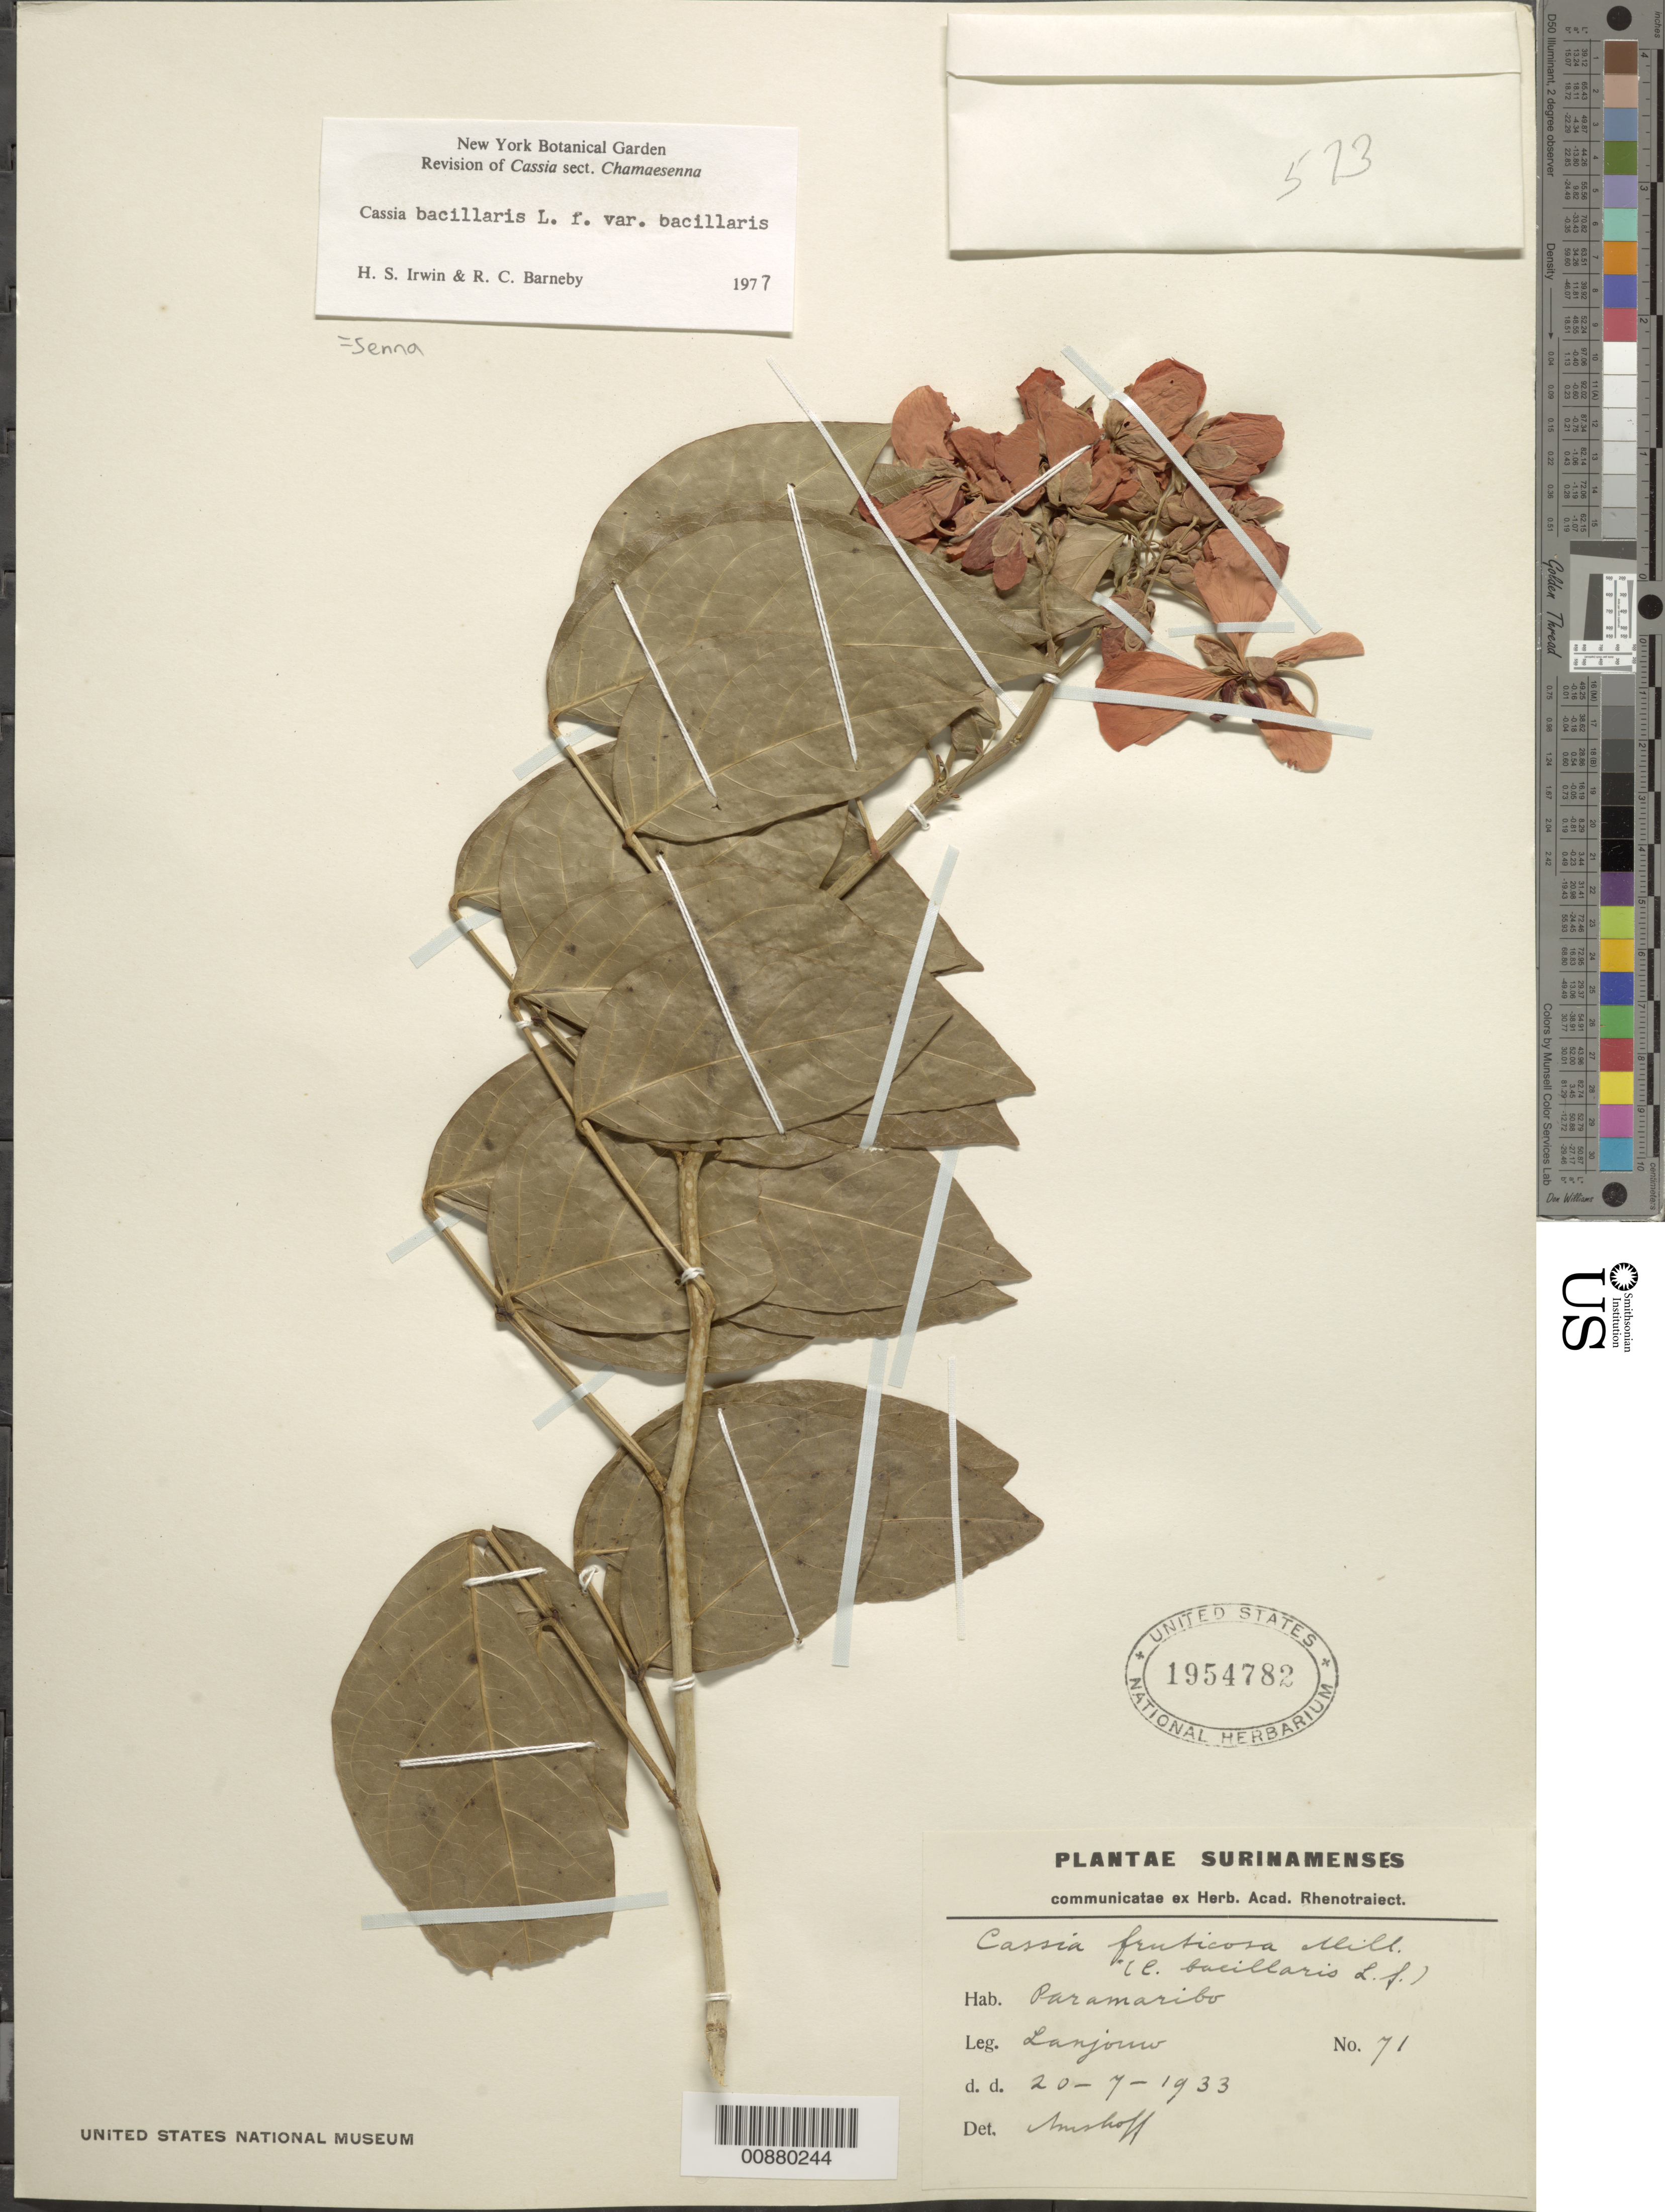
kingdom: Plantae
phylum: Tracheophyta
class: Magnoliopsida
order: Fabales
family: Fabaceae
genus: Senna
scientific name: Senna bacillaris var. bacillaris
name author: (L. f.) H.S. Irwin & Barneby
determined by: Irwin, H. S.; Barneby, R. C.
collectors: J. Lanjouw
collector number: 71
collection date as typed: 20-Jul-33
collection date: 1933-07-20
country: Suriname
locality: Paramaribo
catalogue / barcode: US 1954782